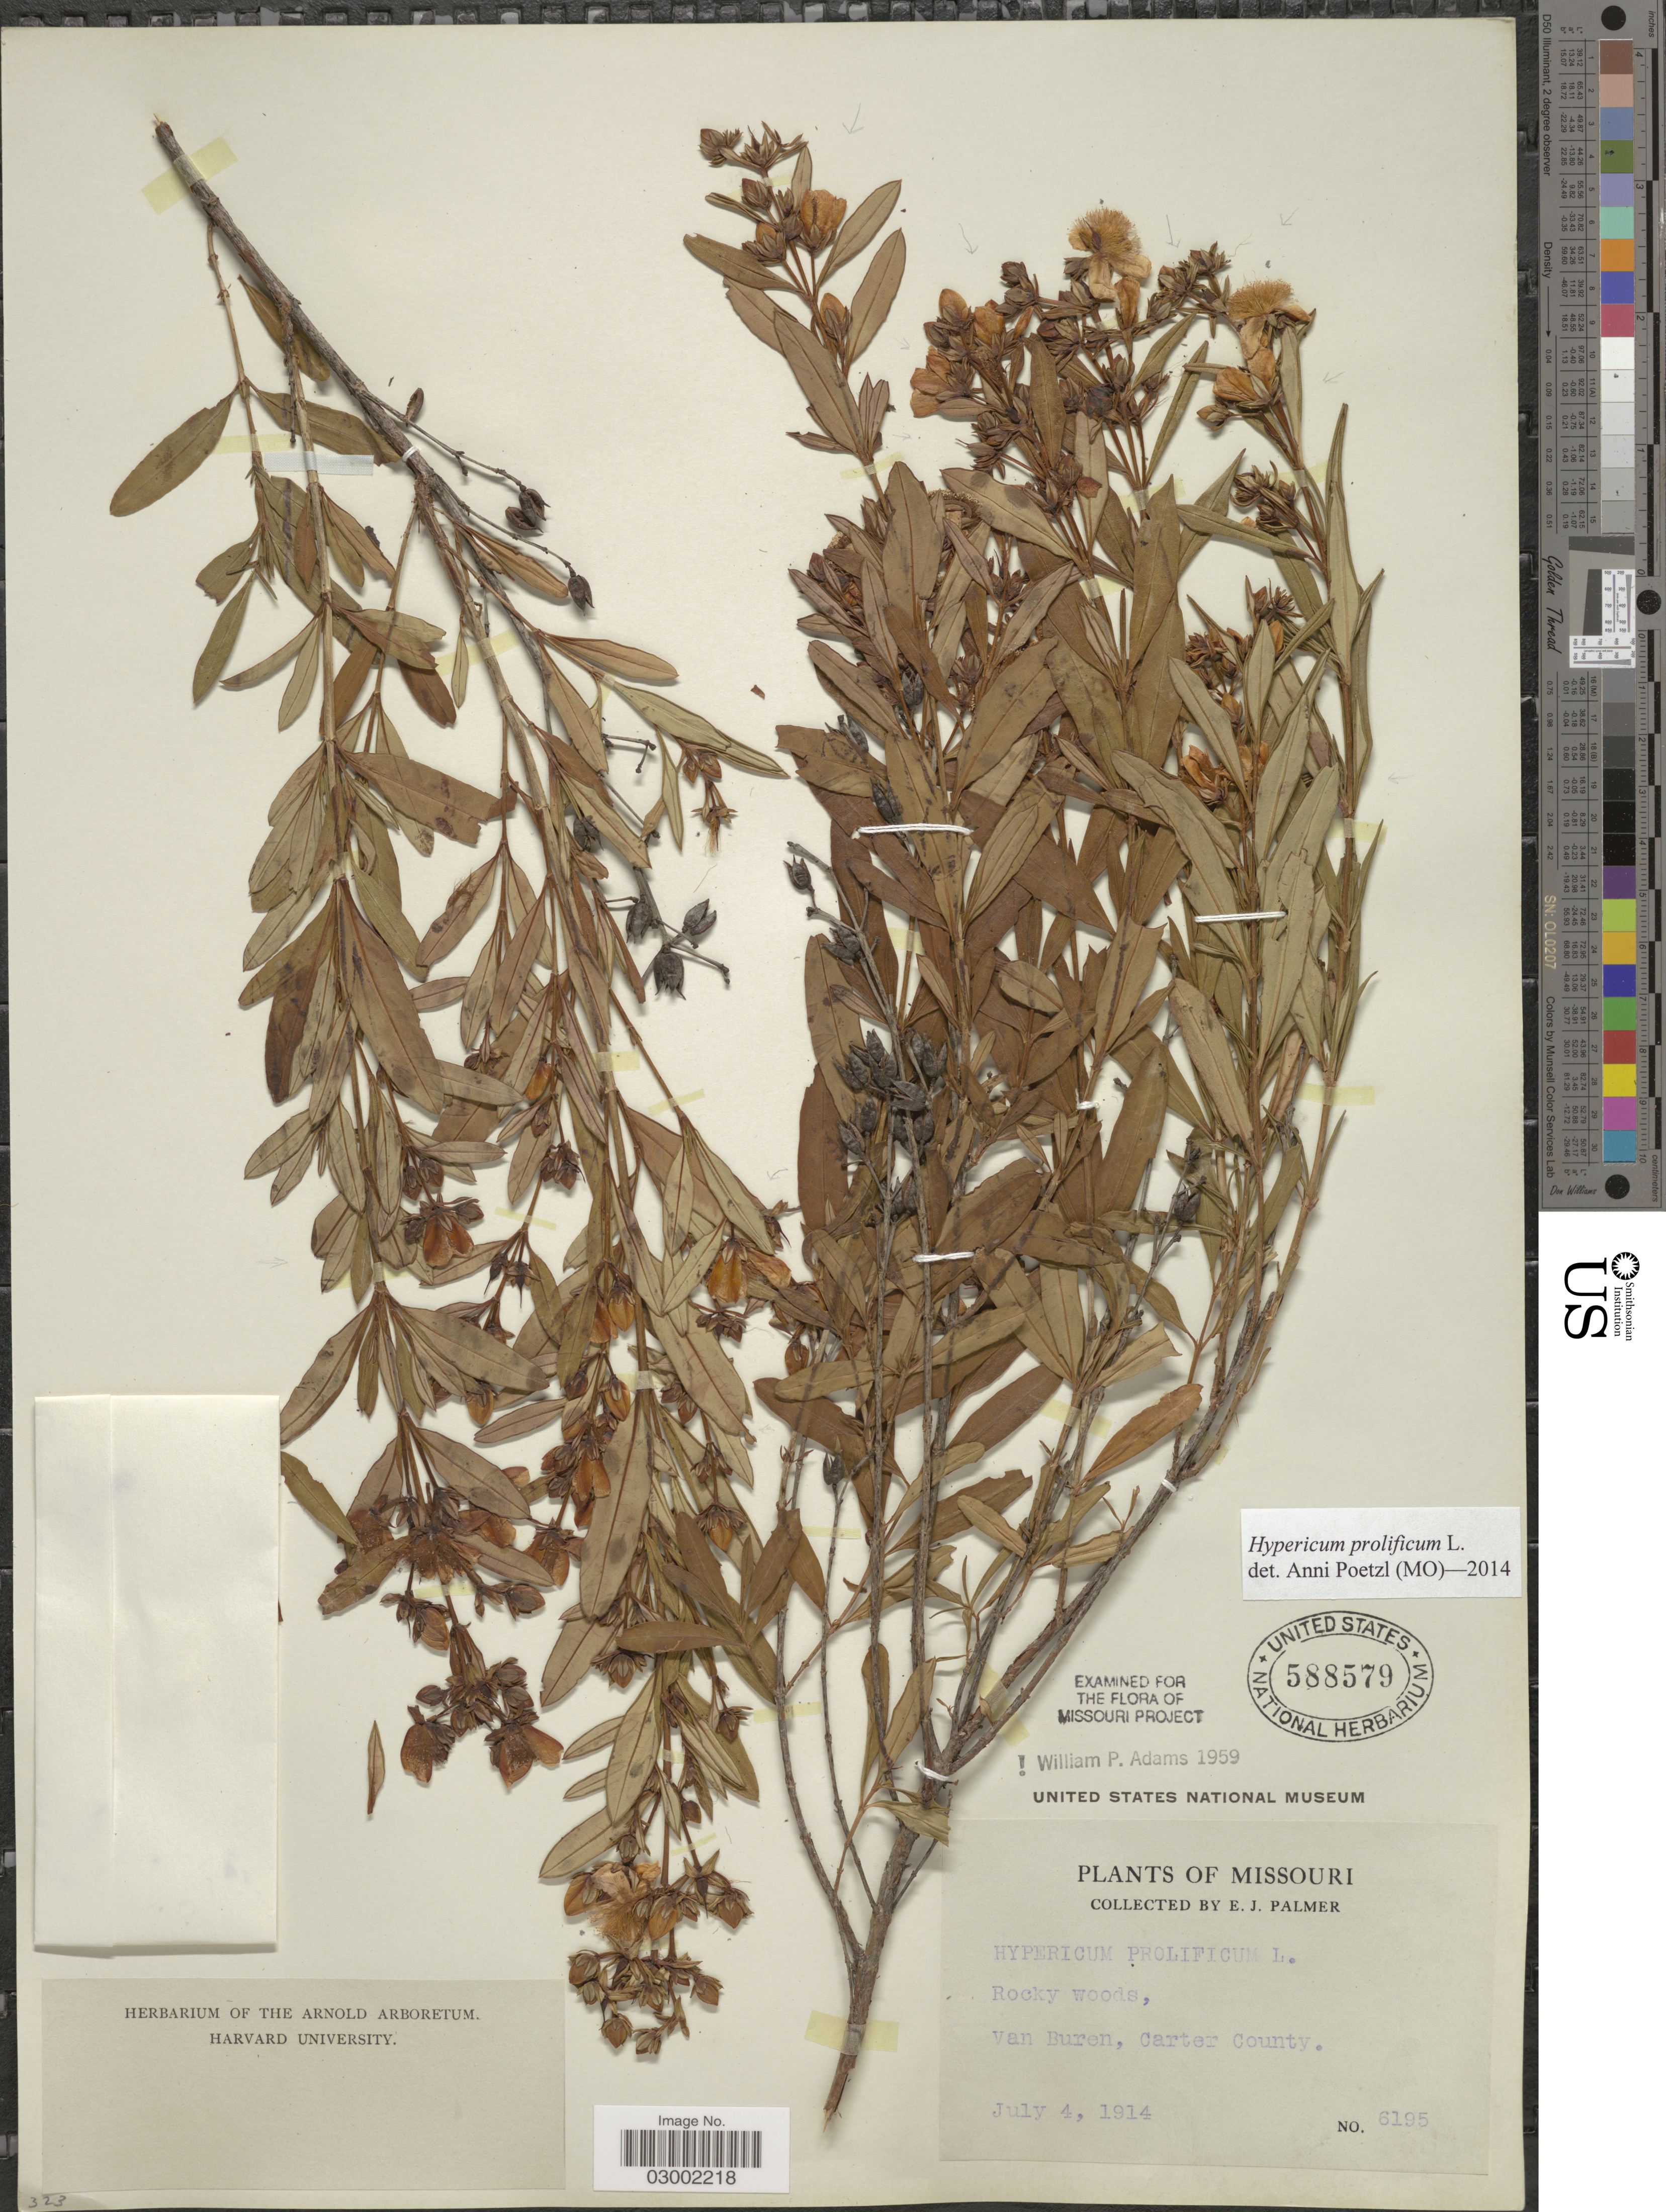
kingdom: Plantae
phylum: Tracheophyta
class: Magnoliopsida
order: Malpighiales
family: Hypericaceae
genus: Hypericum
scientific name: Hypericum prolificum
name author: L.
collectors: E. J. Palmer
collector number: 6195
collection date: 1914-07-04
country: United States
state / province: Missouri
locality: Van Buren, Carter County.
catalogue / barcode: US 588579